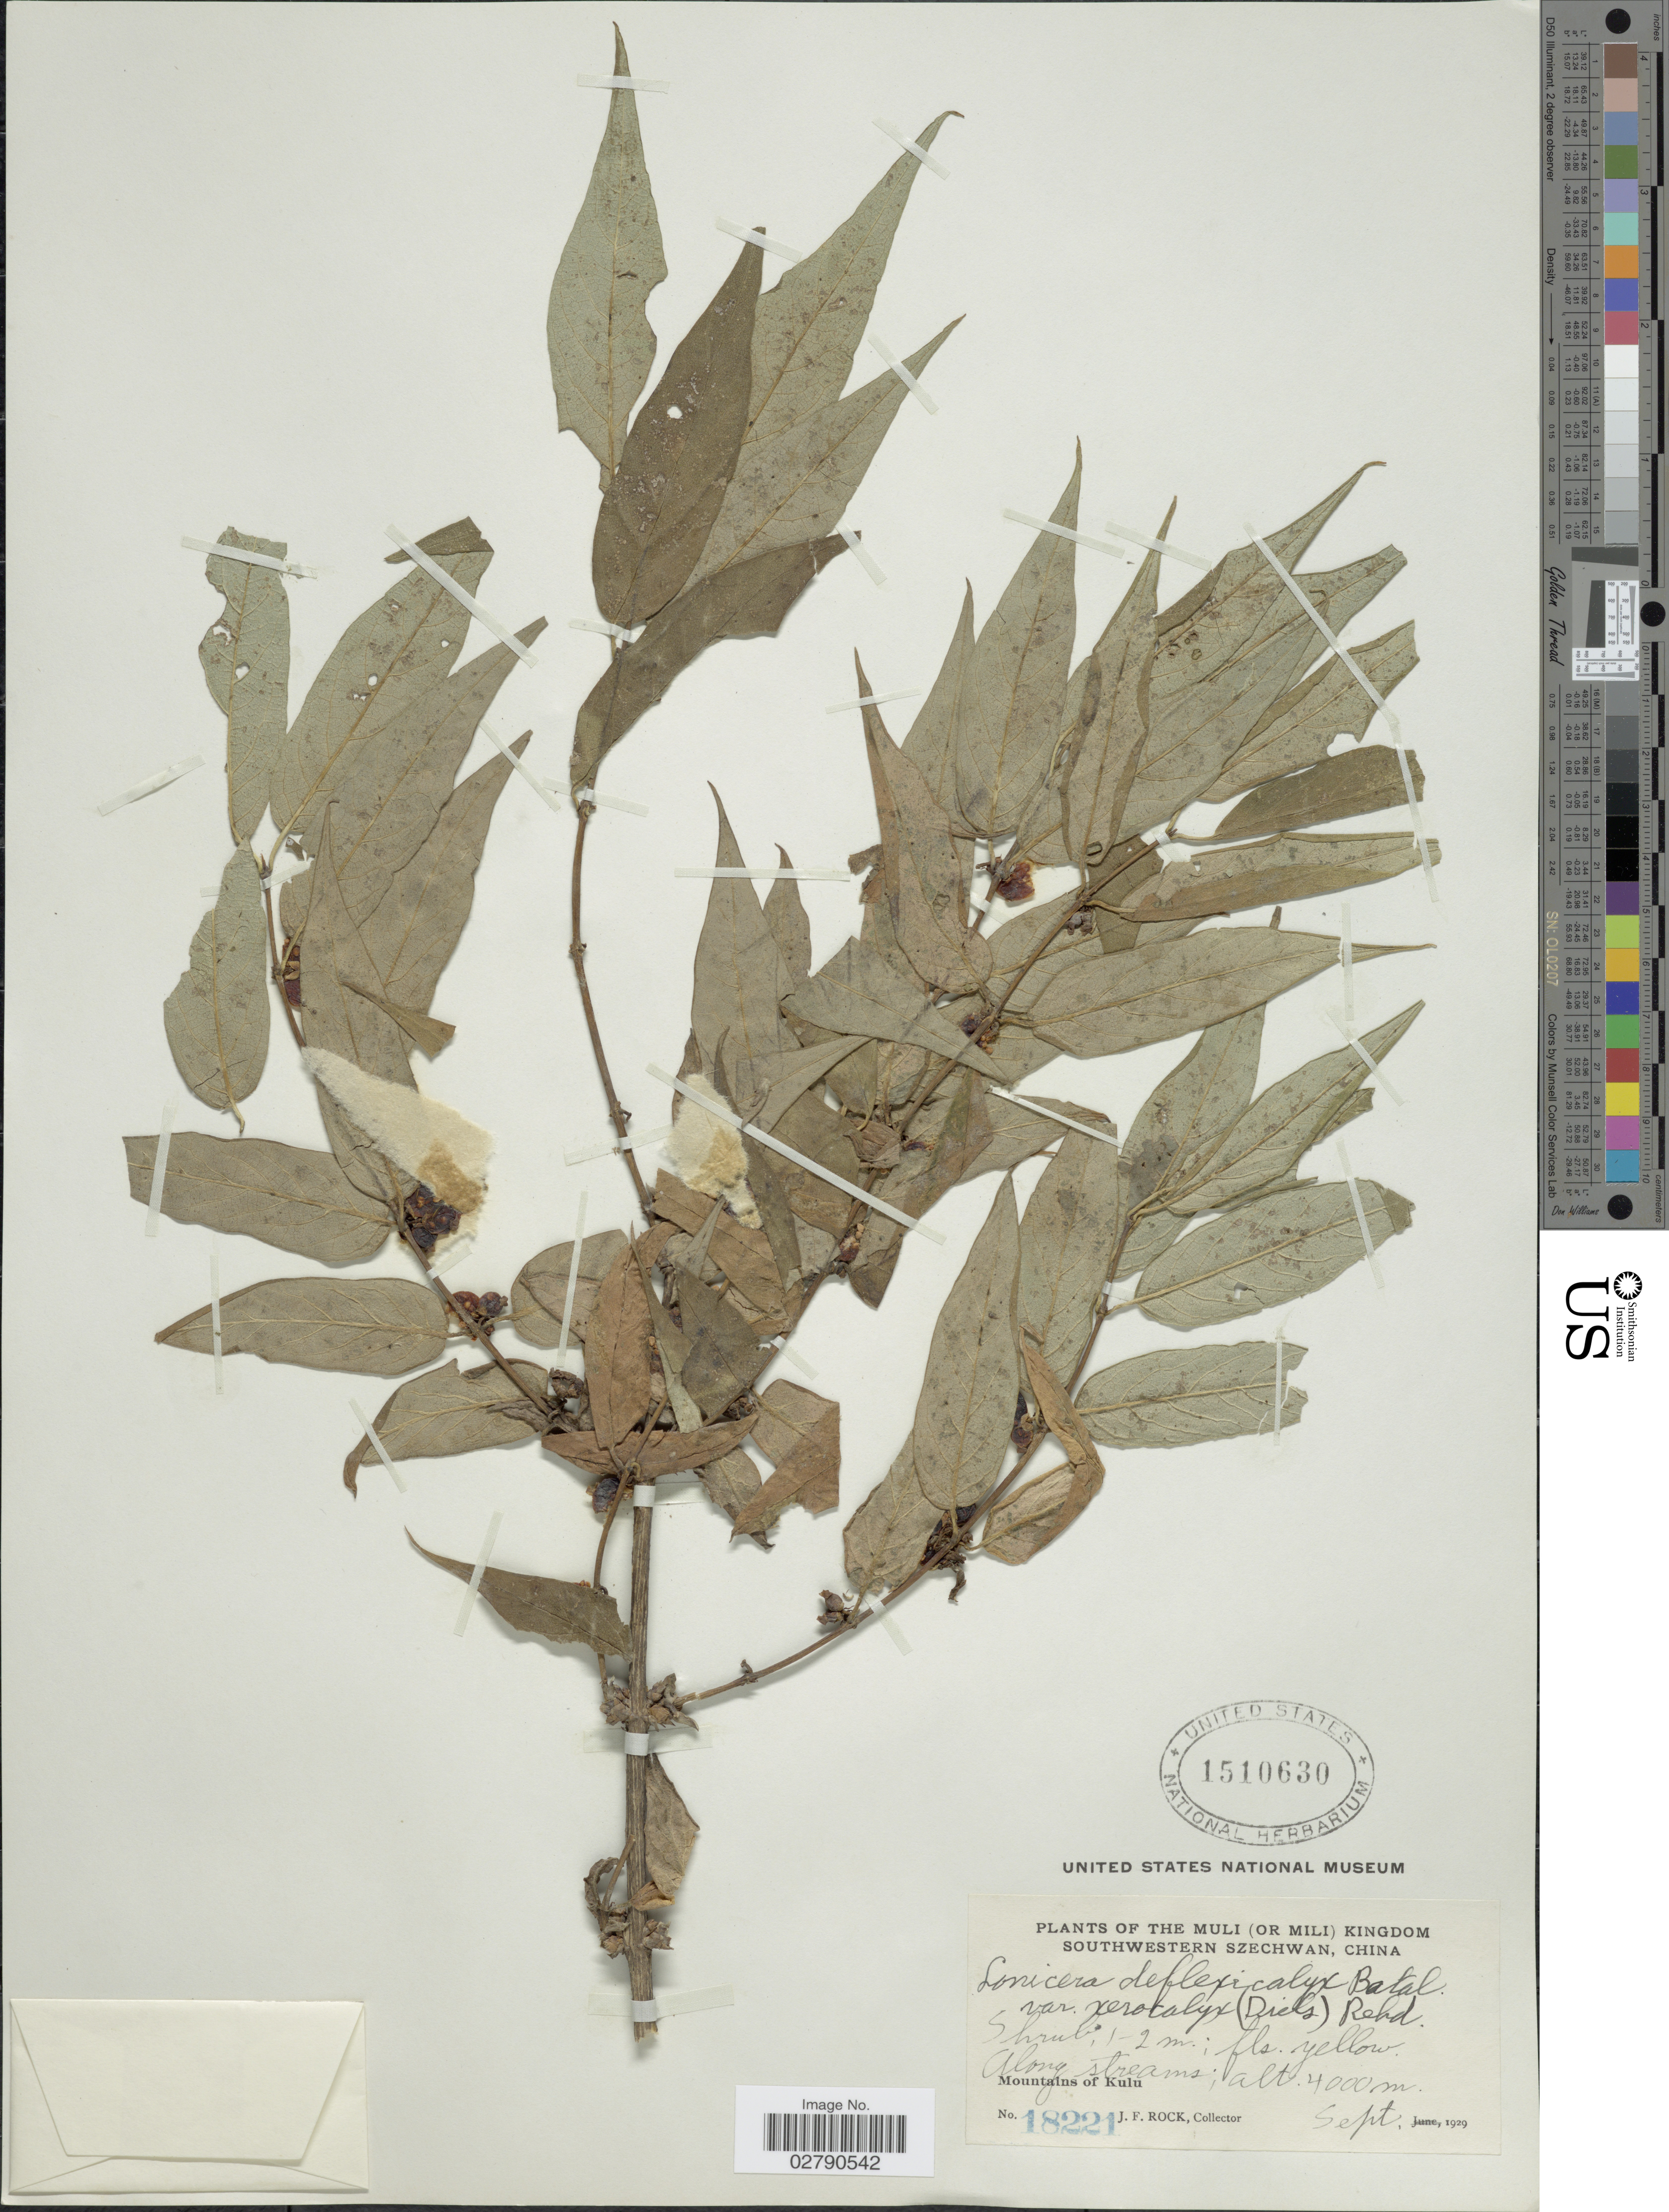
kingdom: Plantae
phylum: Tracheophyta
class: Magnoliopsida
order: Dipsacales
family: Caprifoliaceae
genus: Lonicera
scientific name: Lonicera deflexicalyx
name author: Batalin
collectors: J. Rock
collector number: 18221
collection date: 1929-09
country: China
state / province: Sichuan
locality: The Muli (or Mili) Kingdom. Southwestern Szechwan. Mountains of Kulu.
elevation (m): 4000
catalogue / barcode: US 1510630